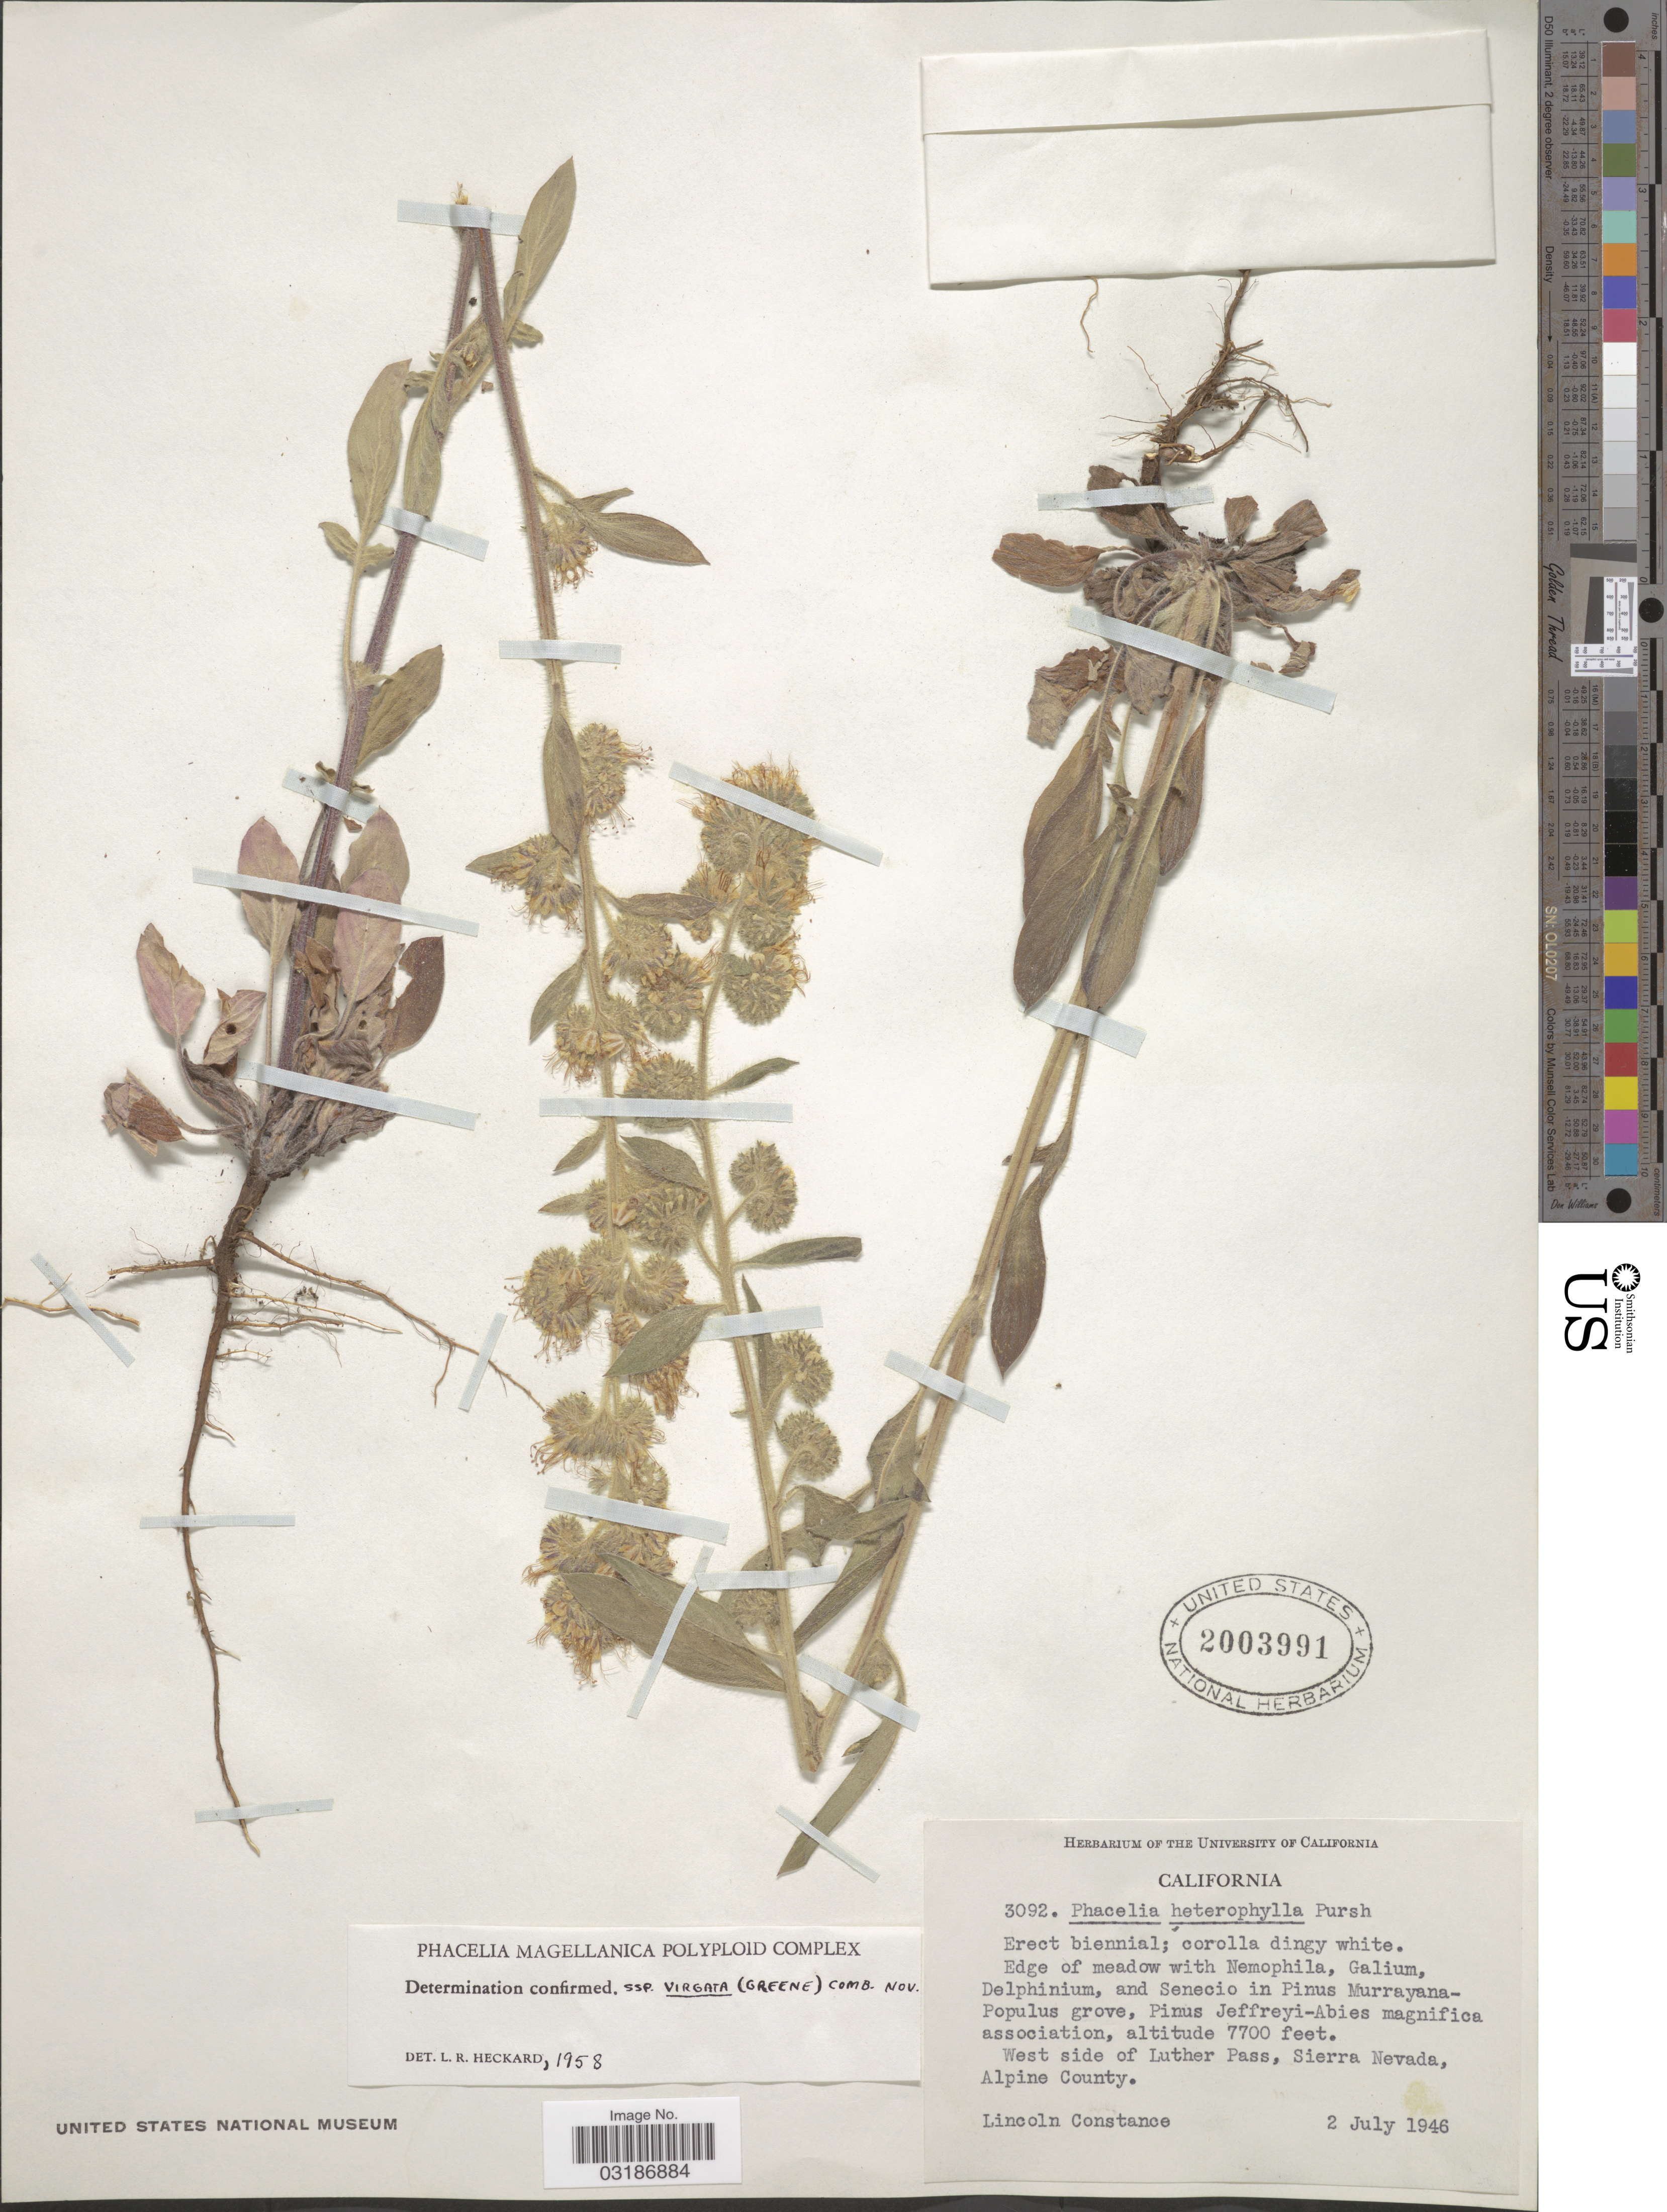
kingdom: Plantae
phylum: Tracheophyta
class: Magnoliopsida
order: Boraginales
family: Hydrophyllaceae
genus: Phacelia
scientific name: Phacelia heterophylla subsp. virgata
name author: (Greene) Heckard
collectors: L. Constance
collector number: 3092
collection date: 1946-07-02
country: United States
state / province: California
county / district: Alpine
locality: West side of Luther Pass, Sierra Nevada, Alpine County.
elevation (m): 2347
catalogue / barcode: US 2003991